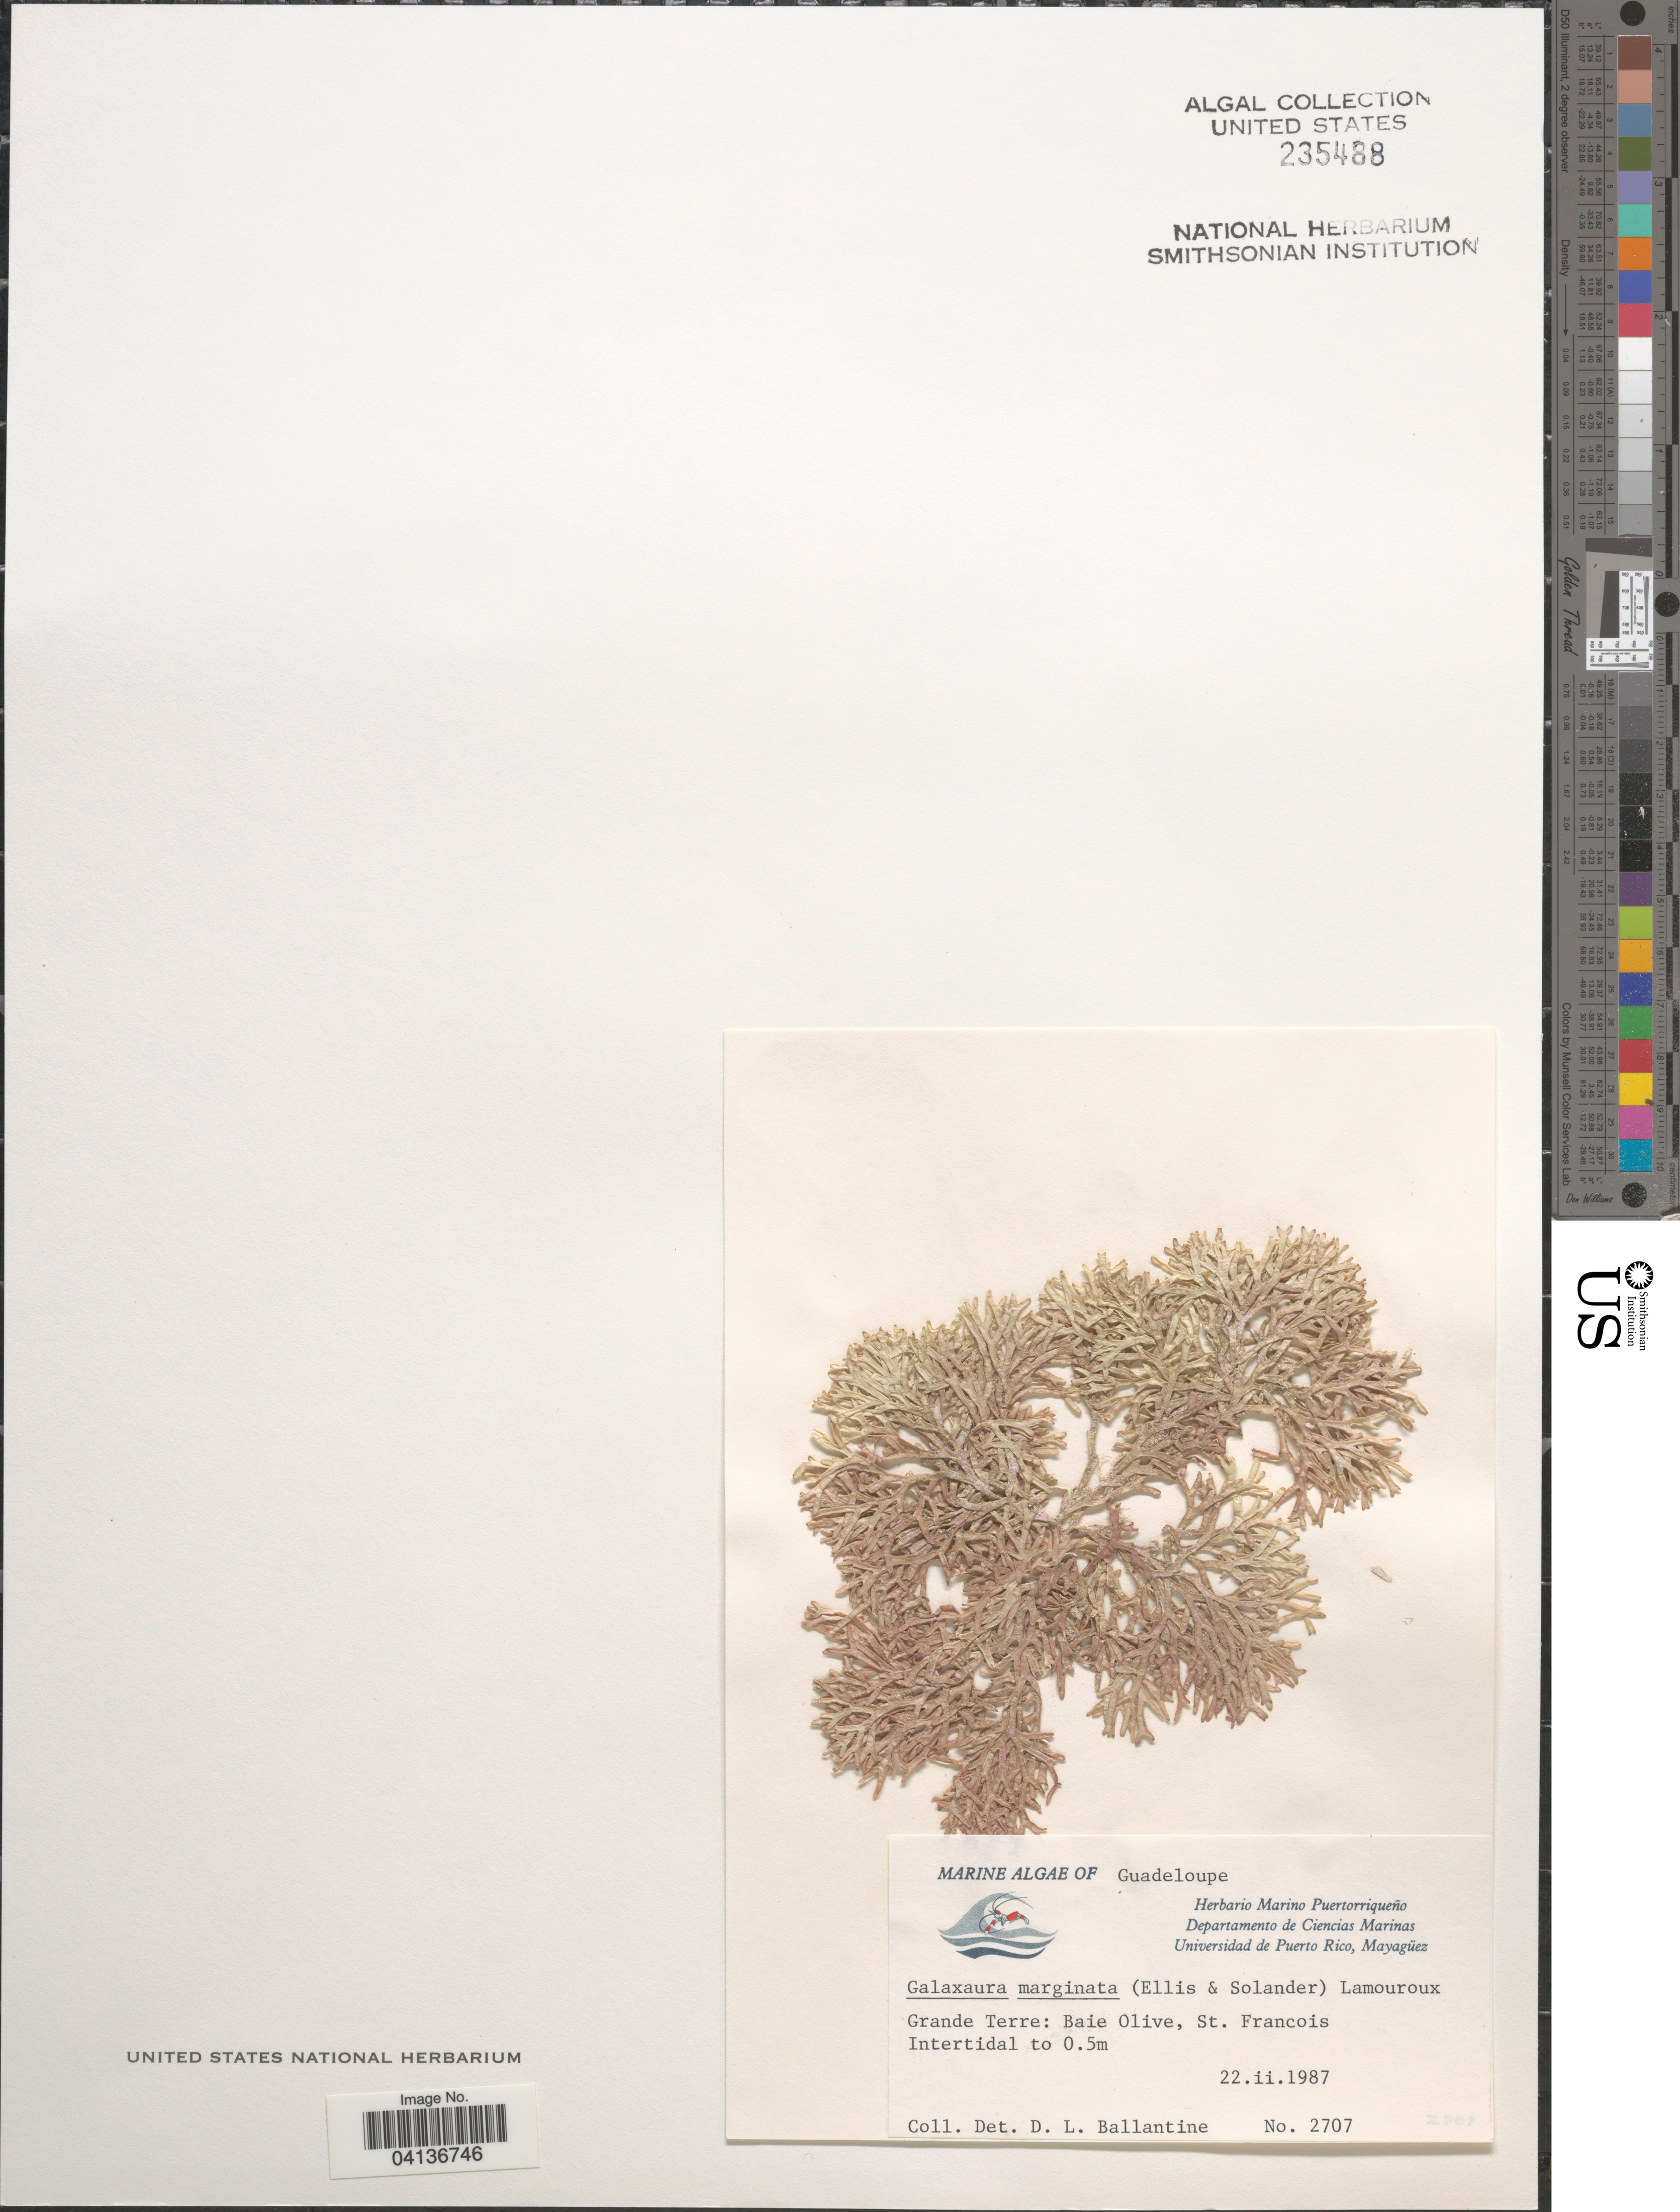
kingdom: Plantae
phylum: Rhodophyta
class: Florideophyceae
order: Nemaliales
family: Galaxauraceae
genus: Galaxaura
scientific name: Galaxaura marginata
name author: (J. Ellis & Sol.) J.V.Lamouroux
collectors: D.L. Ballantine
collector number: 2707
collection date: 1987-02-22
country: Guadeloupe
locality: Grande Terre: Baie Olive, St. Francois.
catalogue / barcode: US 235488